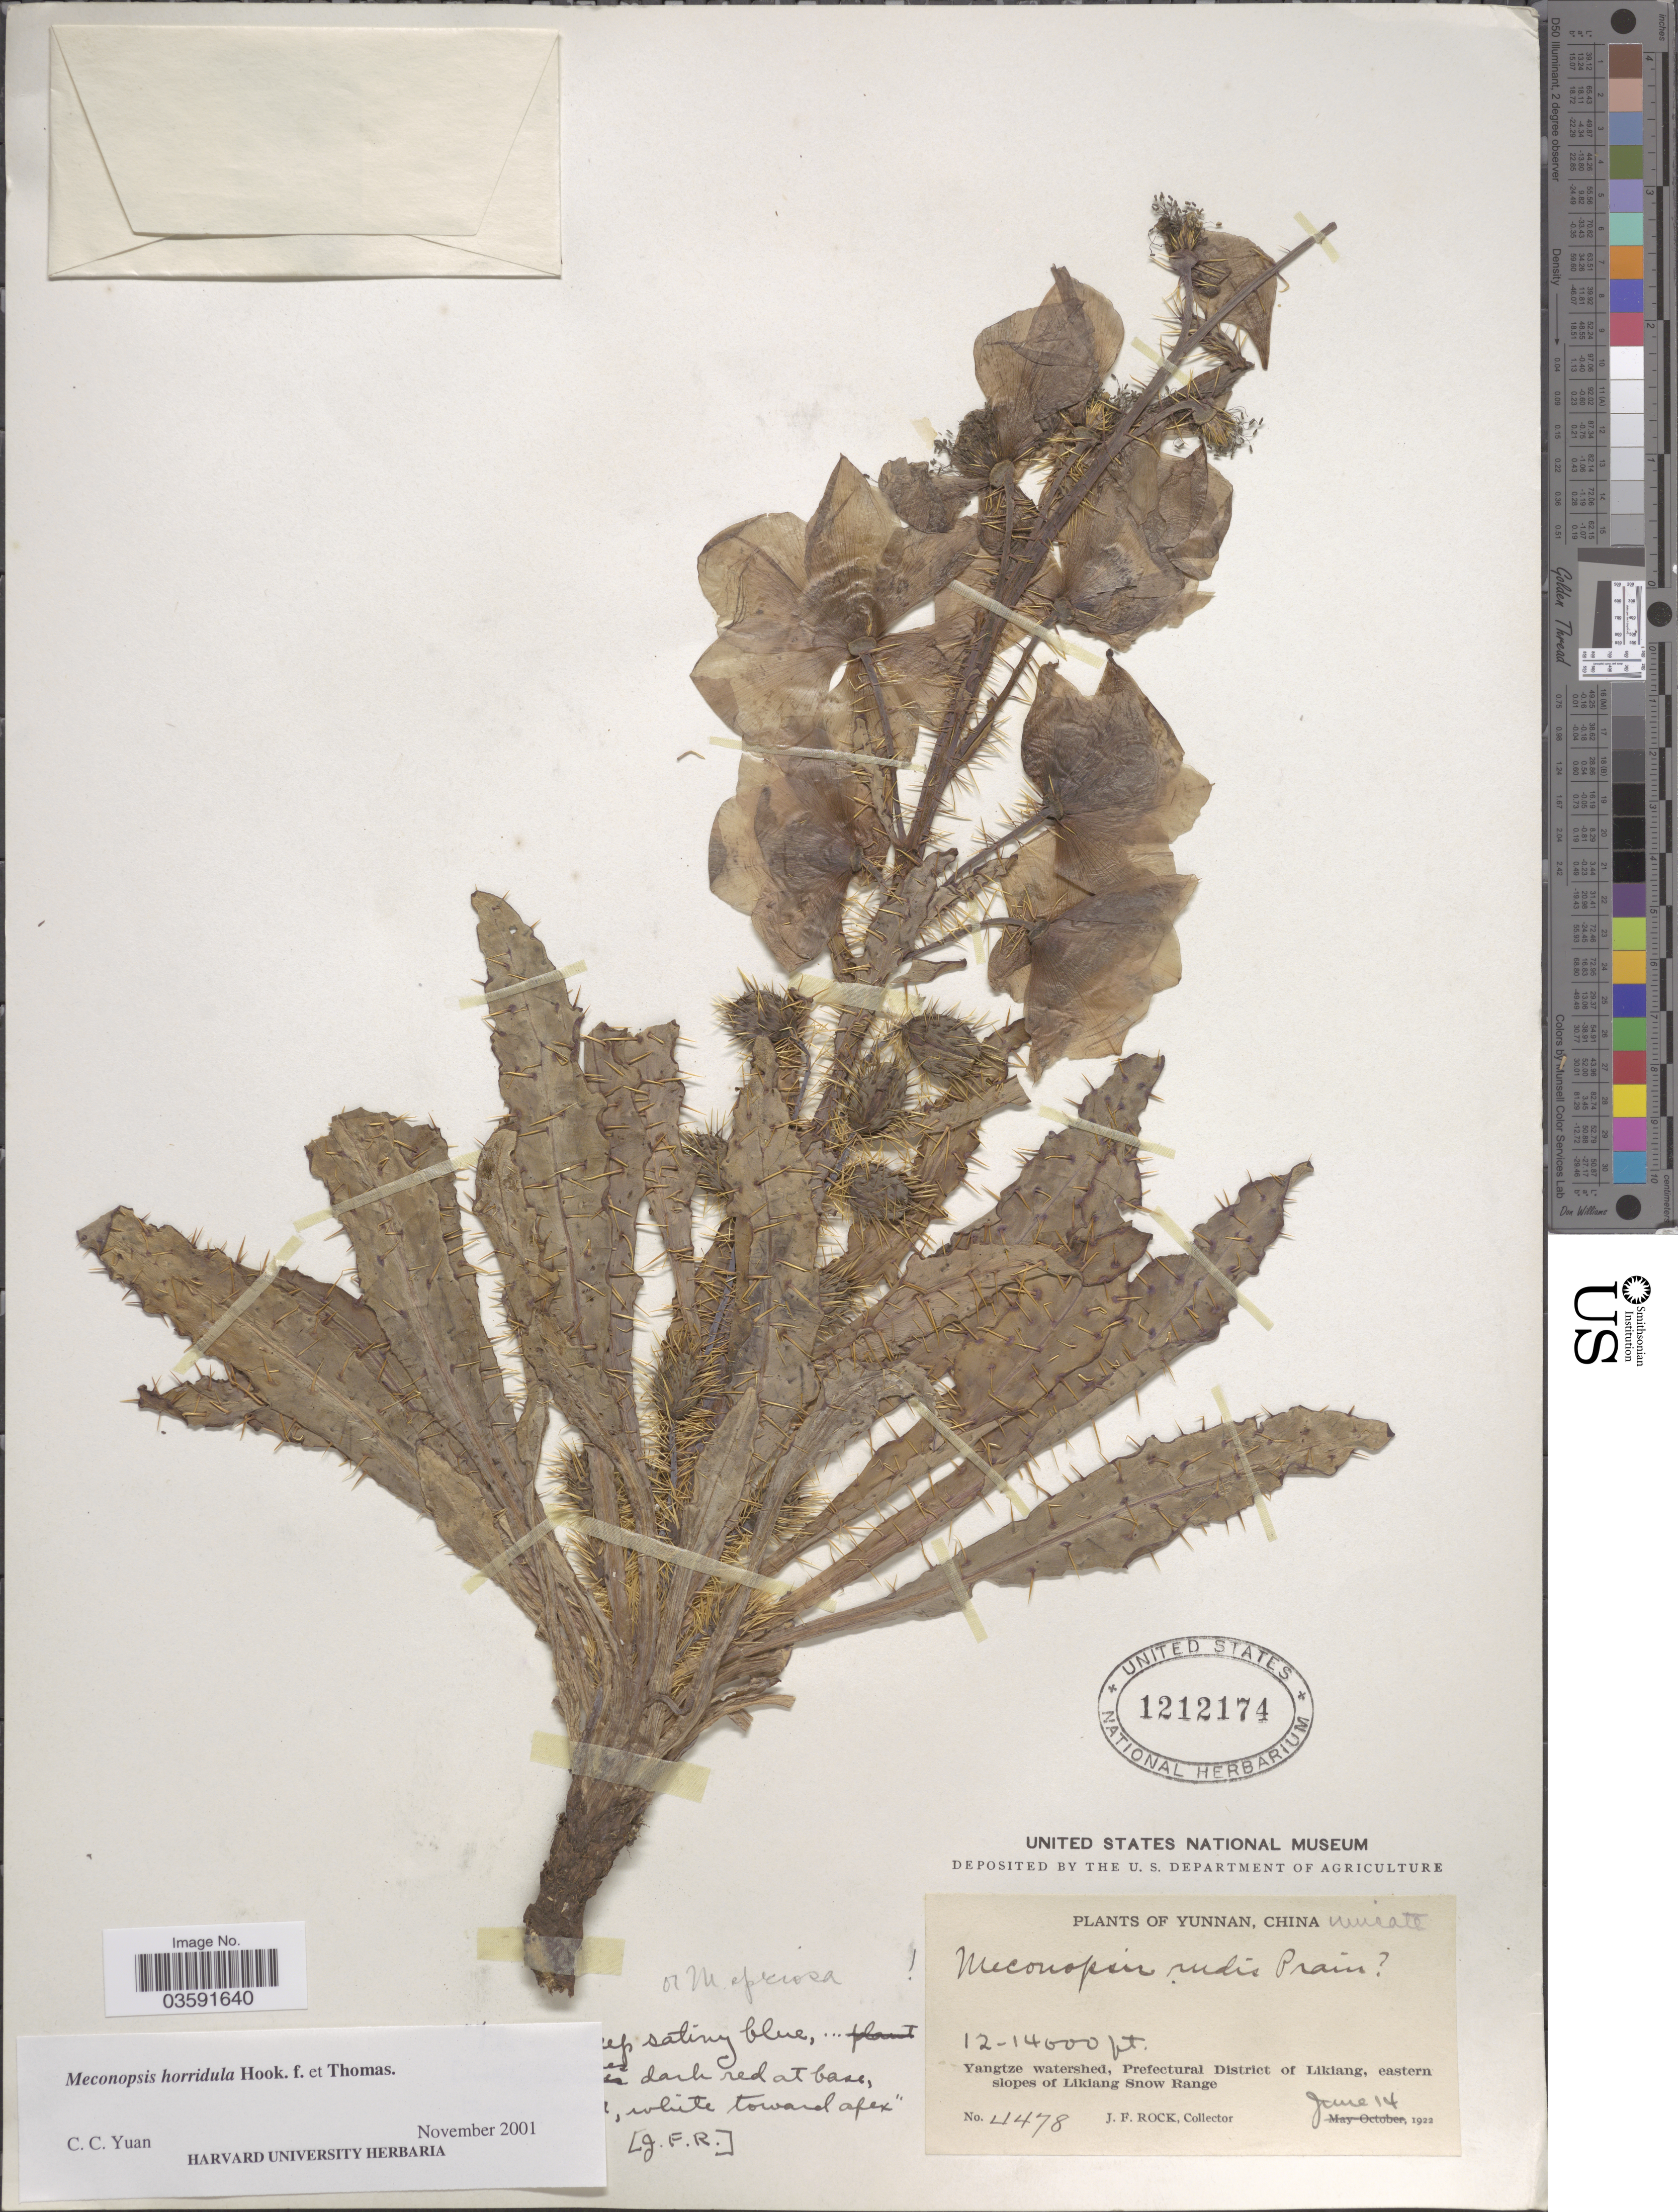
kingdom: Plantae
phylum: Tracheophyta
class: Magnoliopsida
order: Ranunculales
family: Papaveraceae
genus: Meconopsis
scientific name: Meconopsis horridula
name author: Hook. f. & Thomson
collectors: J. Rock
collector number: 4478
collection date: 1922-06-14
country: China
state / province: Yunnan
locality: Yangtze watershed, Prefectural District of Likiang, eastern slopes of Likiang Snow Range.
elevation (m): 3658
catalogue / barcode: US 1212174